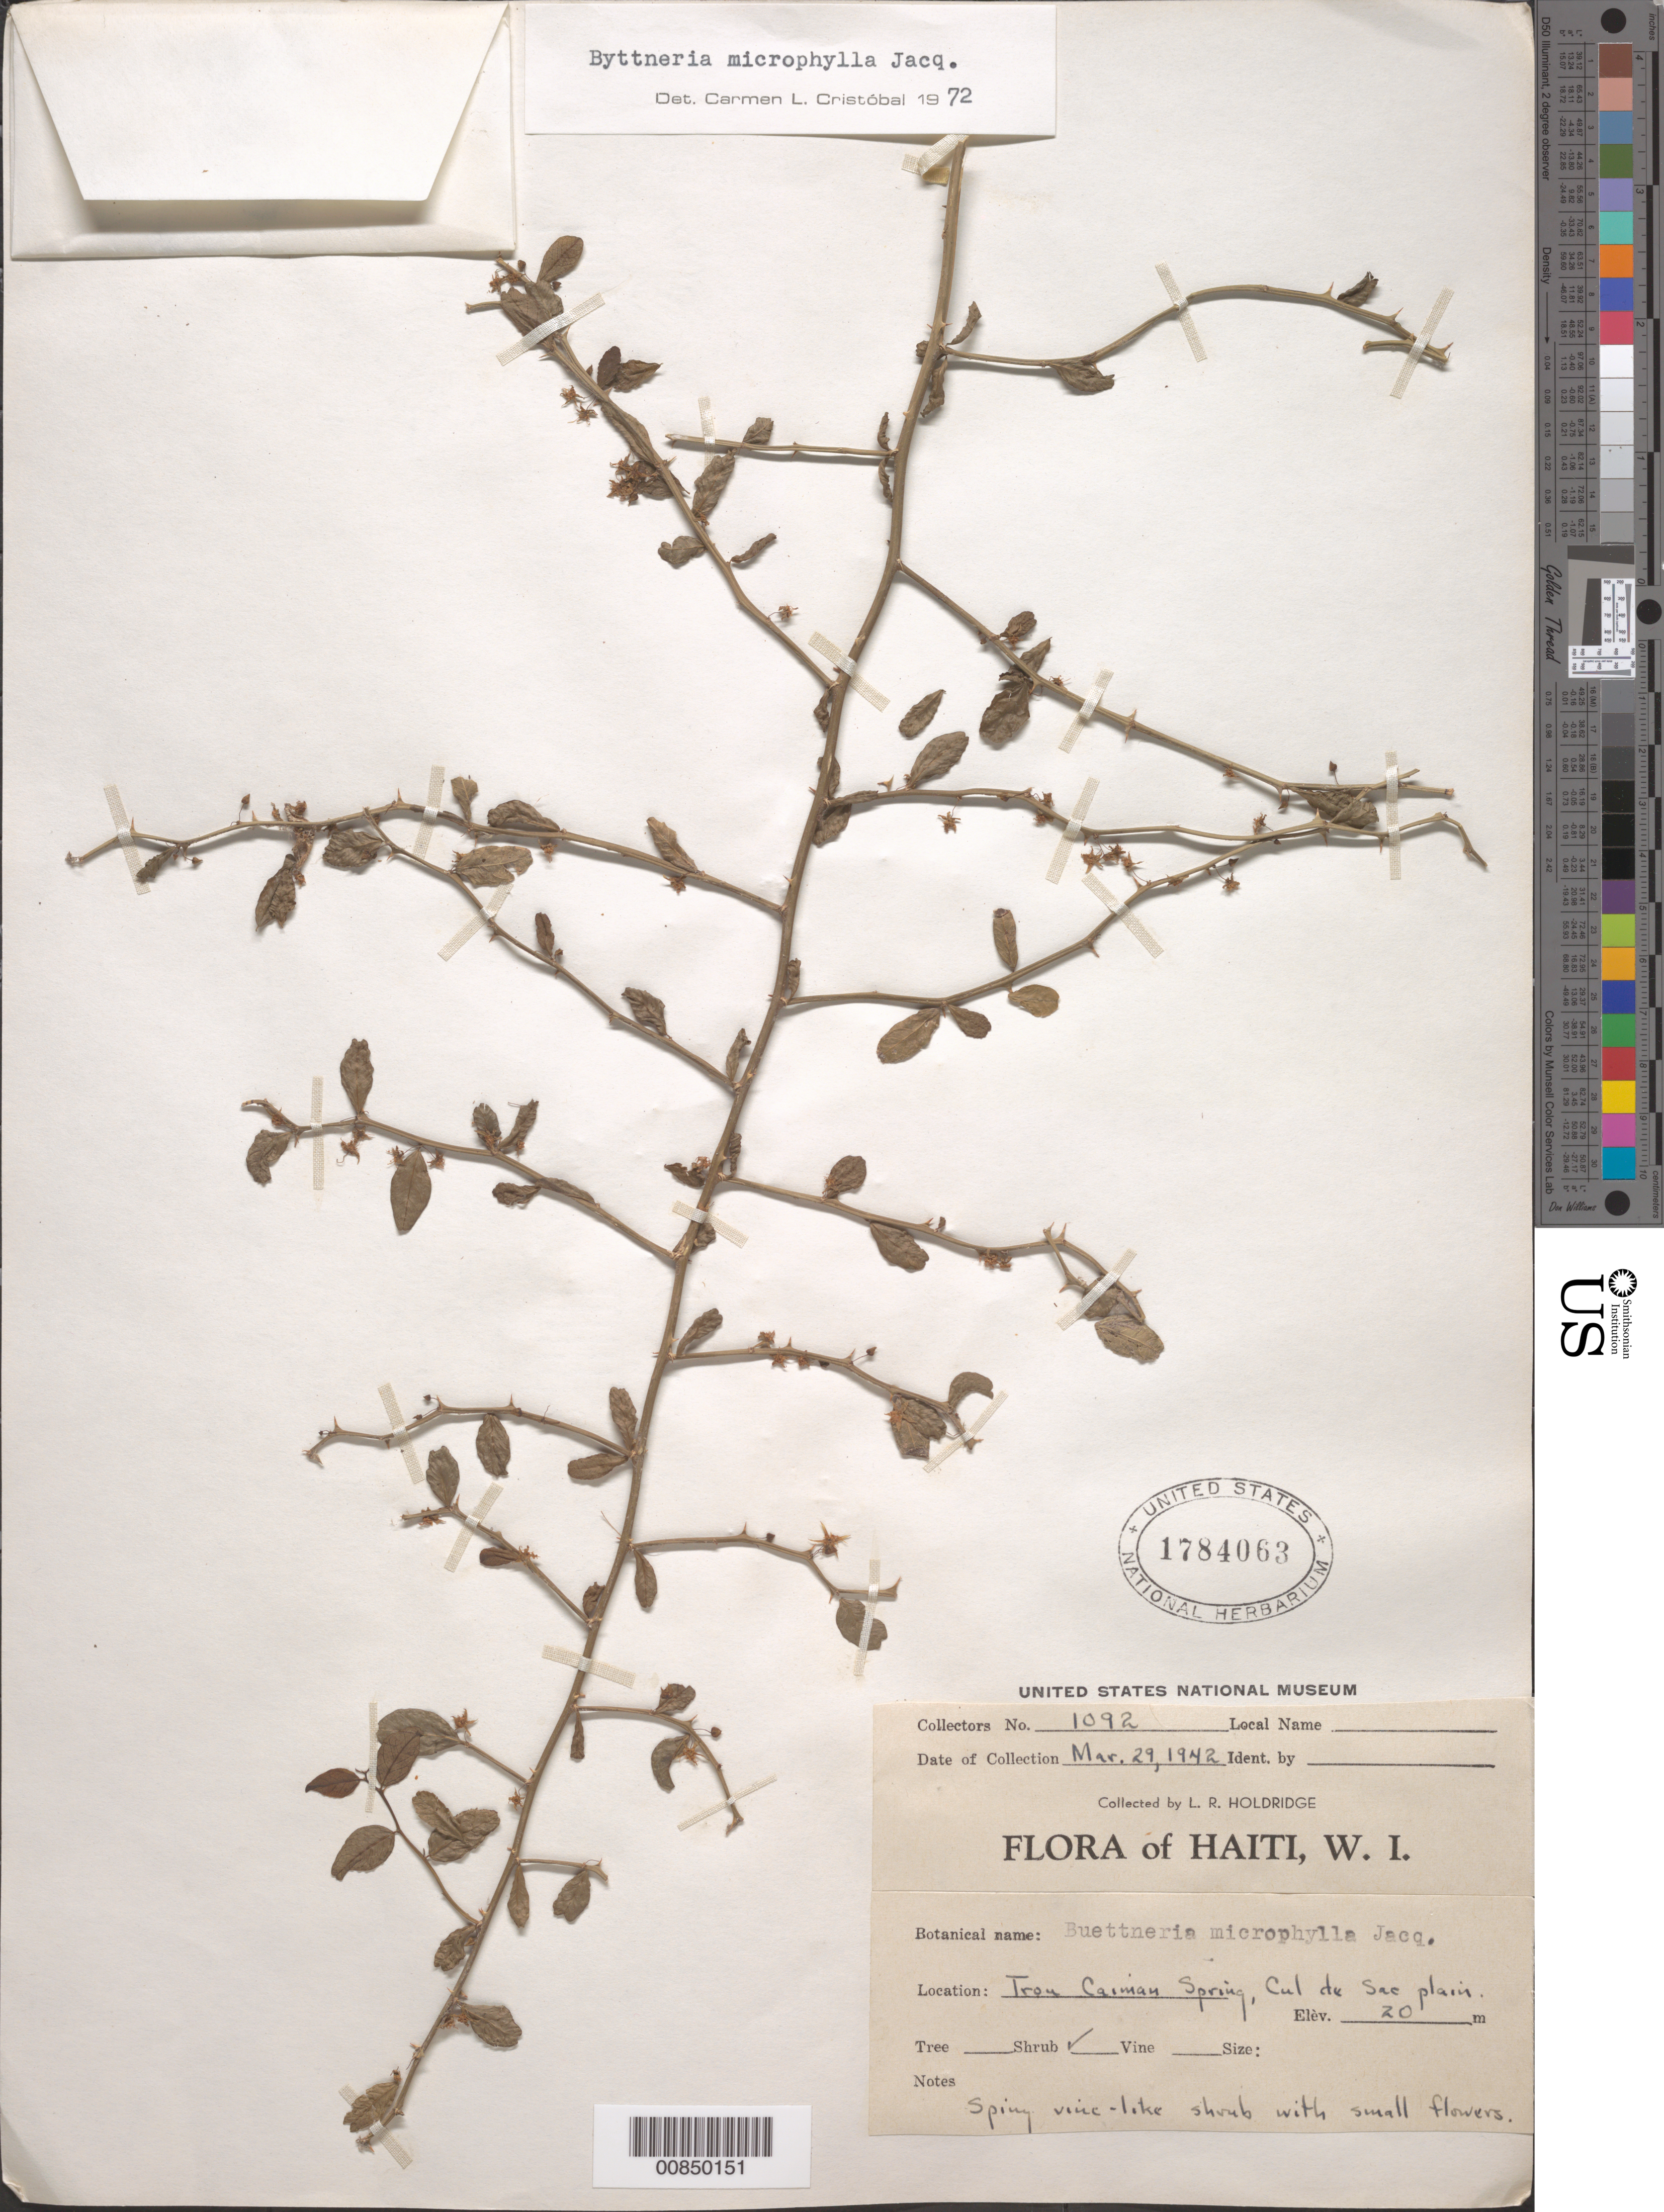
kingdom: Plantae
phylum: Tracheophyta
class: Magnoliopsida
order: Malvales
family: Malvaceae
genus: Byttneria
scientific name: Byttneria microphylla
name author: Jacq.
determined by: Cristóbal, C. L.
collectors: L. Holdridge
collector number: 1092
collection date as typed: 29 Mar 1942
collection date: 1942-03-29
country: Haiti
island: Hispaniola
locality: Trou Caiman Spring, Cul de Sac plain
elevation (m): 20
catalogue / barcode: US 1784063